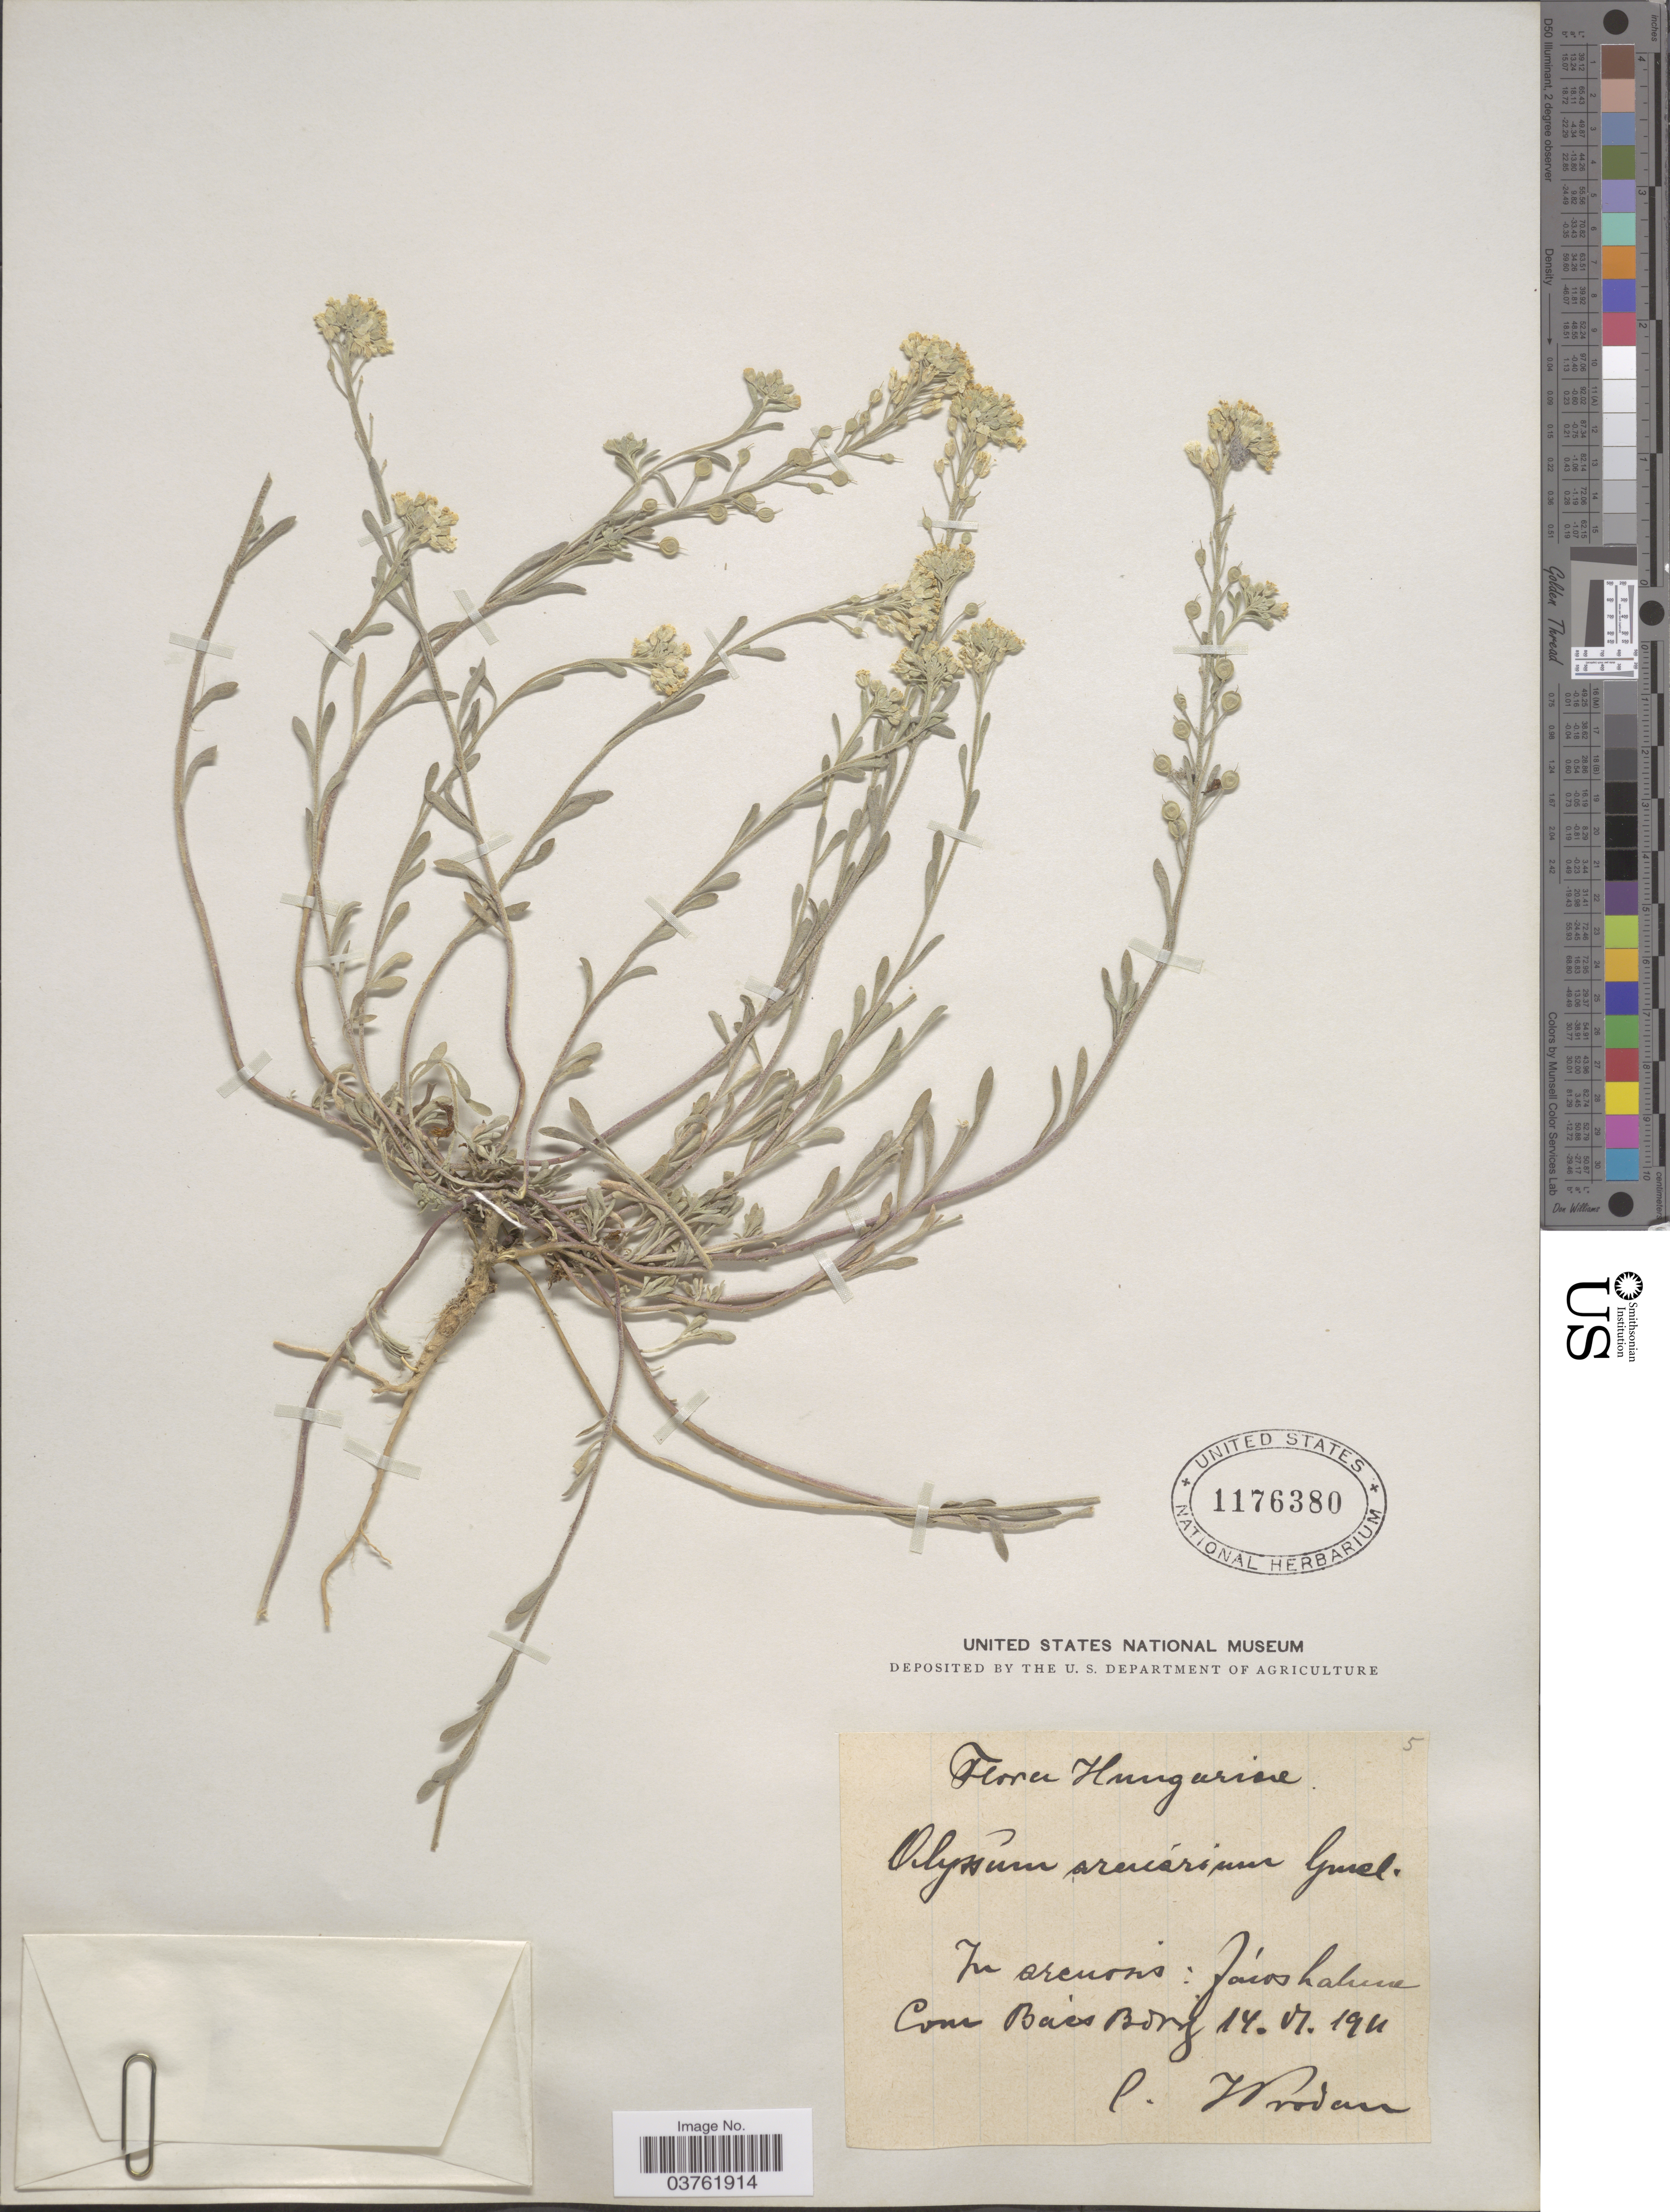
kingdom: Plantae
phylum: Tracheophyta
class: Magnoliopsida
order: Brassicales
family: Brassicaceae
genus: Alyssum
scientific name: Alyssum arenarium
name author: C. Presl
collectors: J. Prodan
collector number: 5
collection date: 1911-06-14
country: Hungary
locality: Hungarica. In arcuroris: Jacos halune Coni Bais Borg. [interpreted]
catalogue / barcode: US 1176380